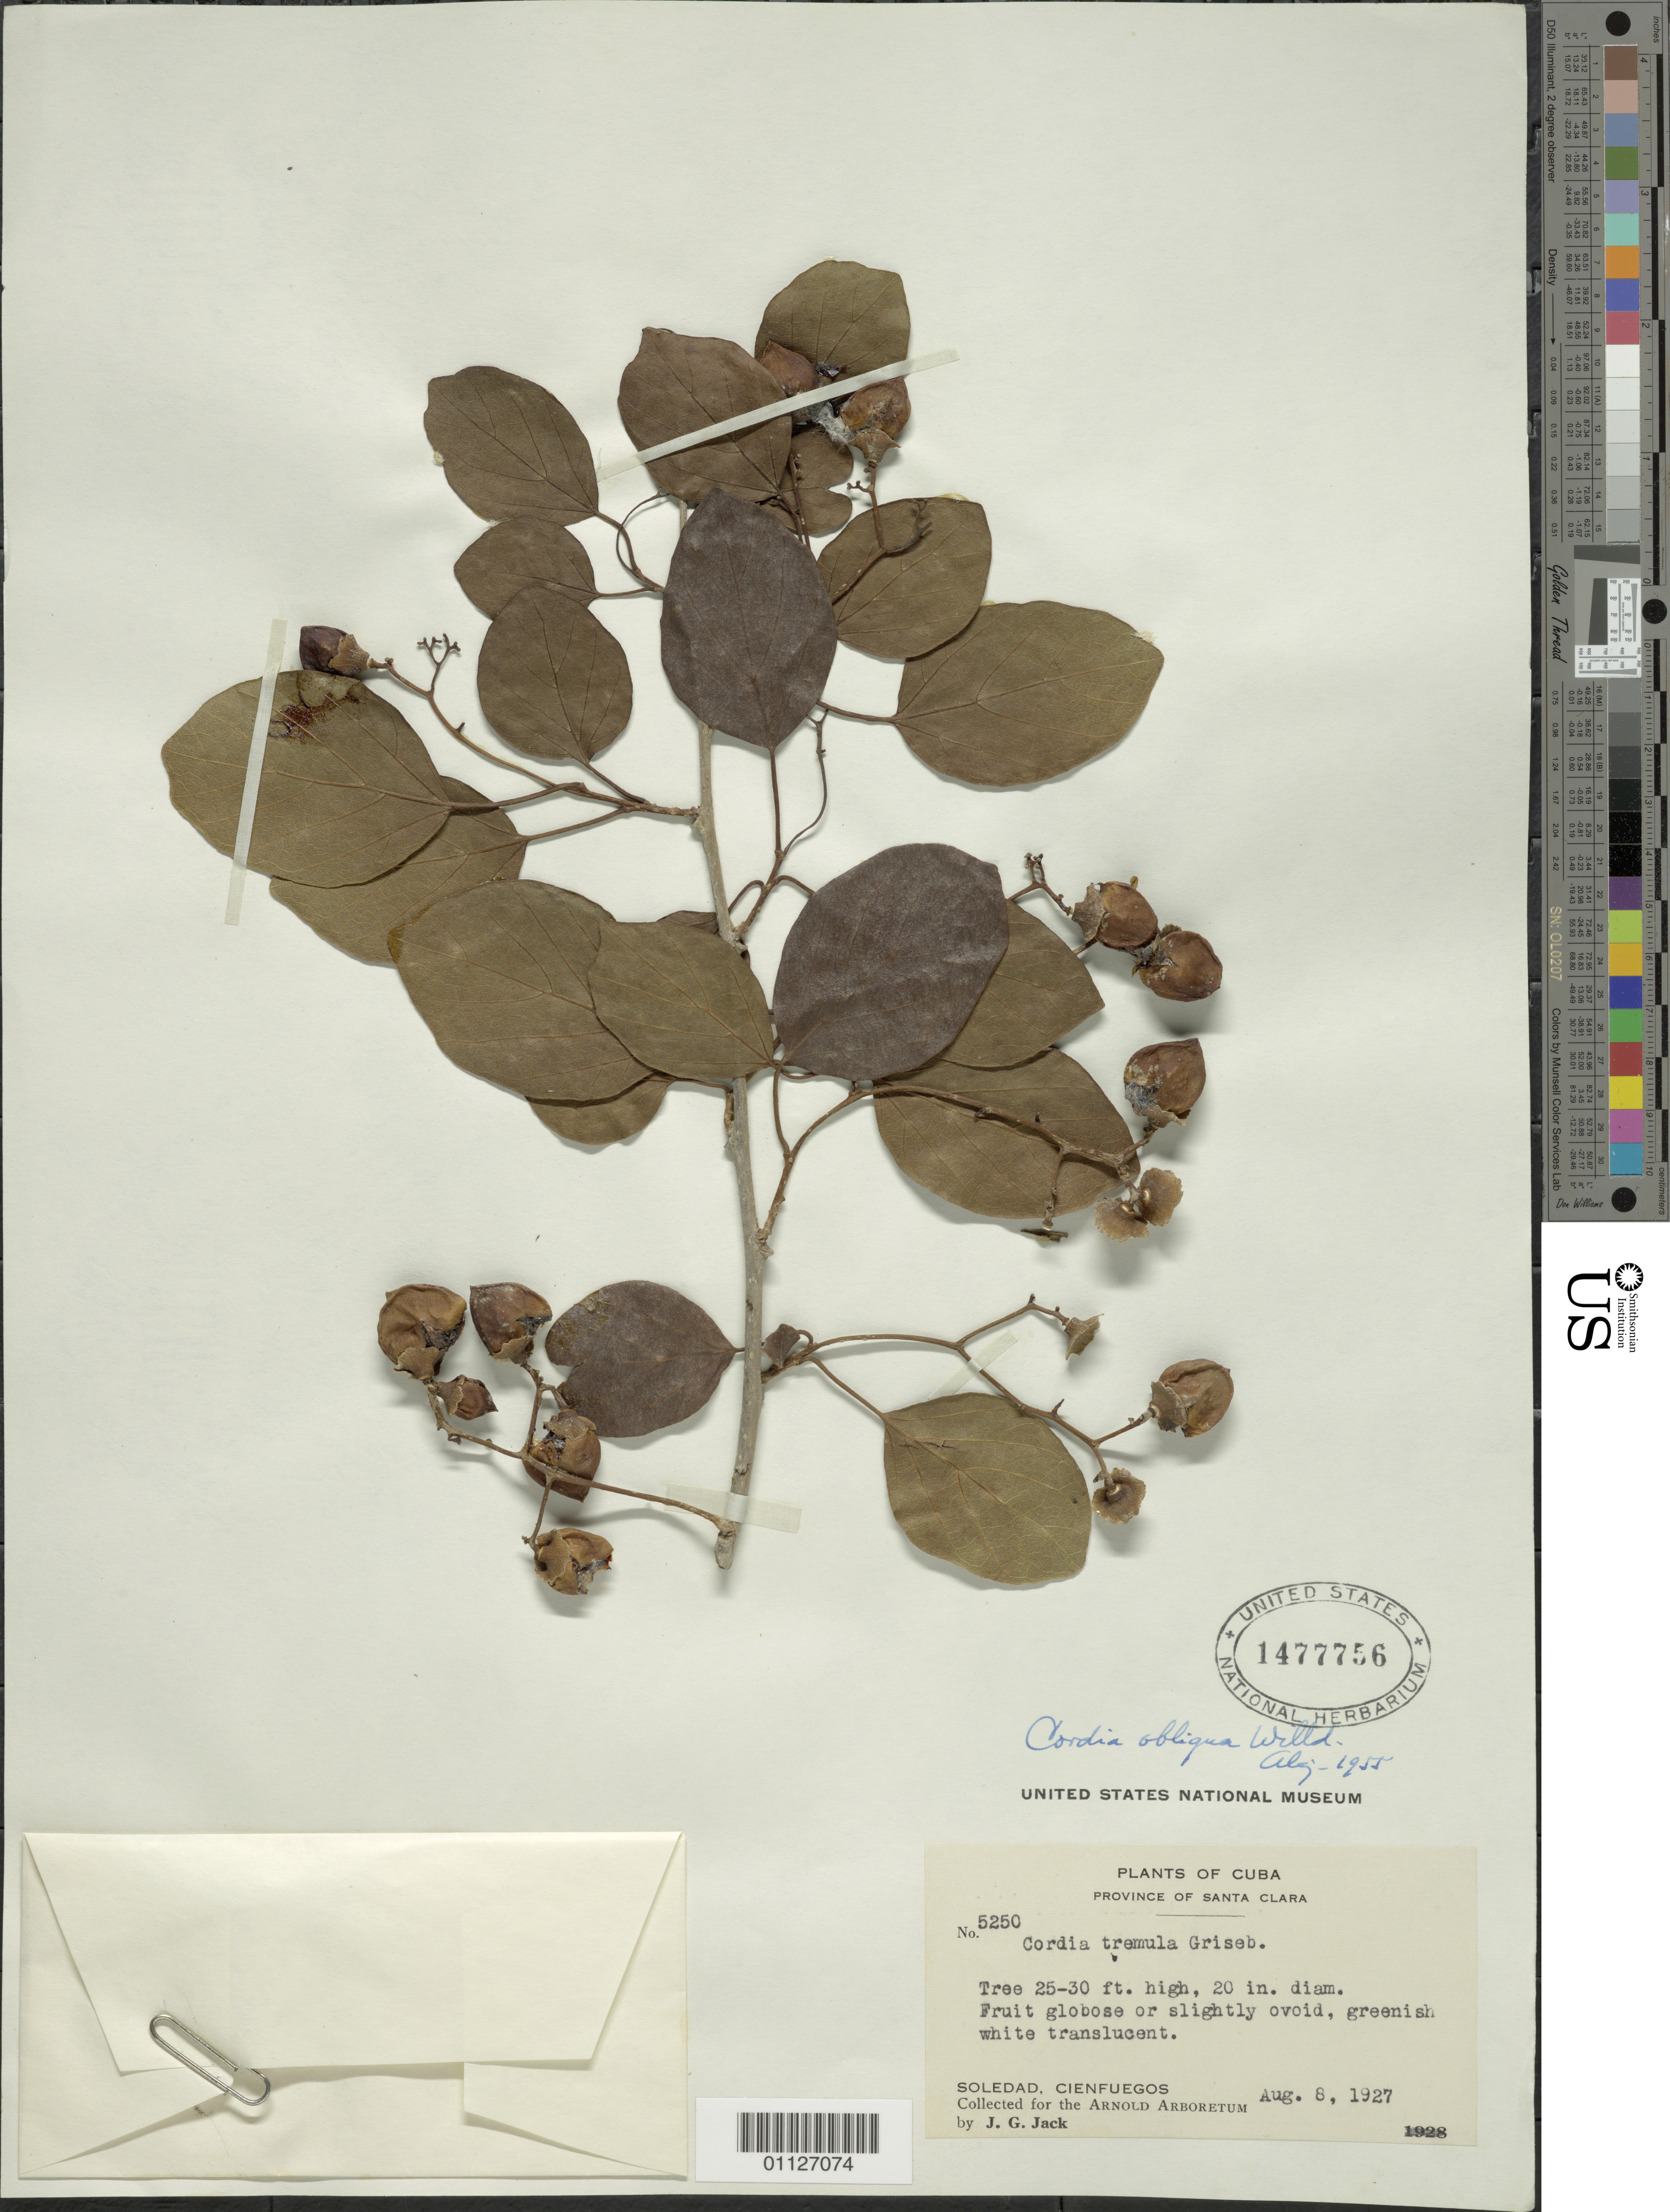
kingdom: Plantae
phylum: Tracheophyta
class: Magnoliopsida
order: Boraginales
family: Cordiaceae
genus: Cordia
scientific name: Cordia obliqua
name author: Willd.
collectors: J. G. Jack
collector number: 5250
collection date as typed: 08 Aug 1927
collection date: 1927-08-08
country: Cuba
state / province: Cienfuegos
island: Cuba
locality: Soledad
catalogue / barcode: US 1477756